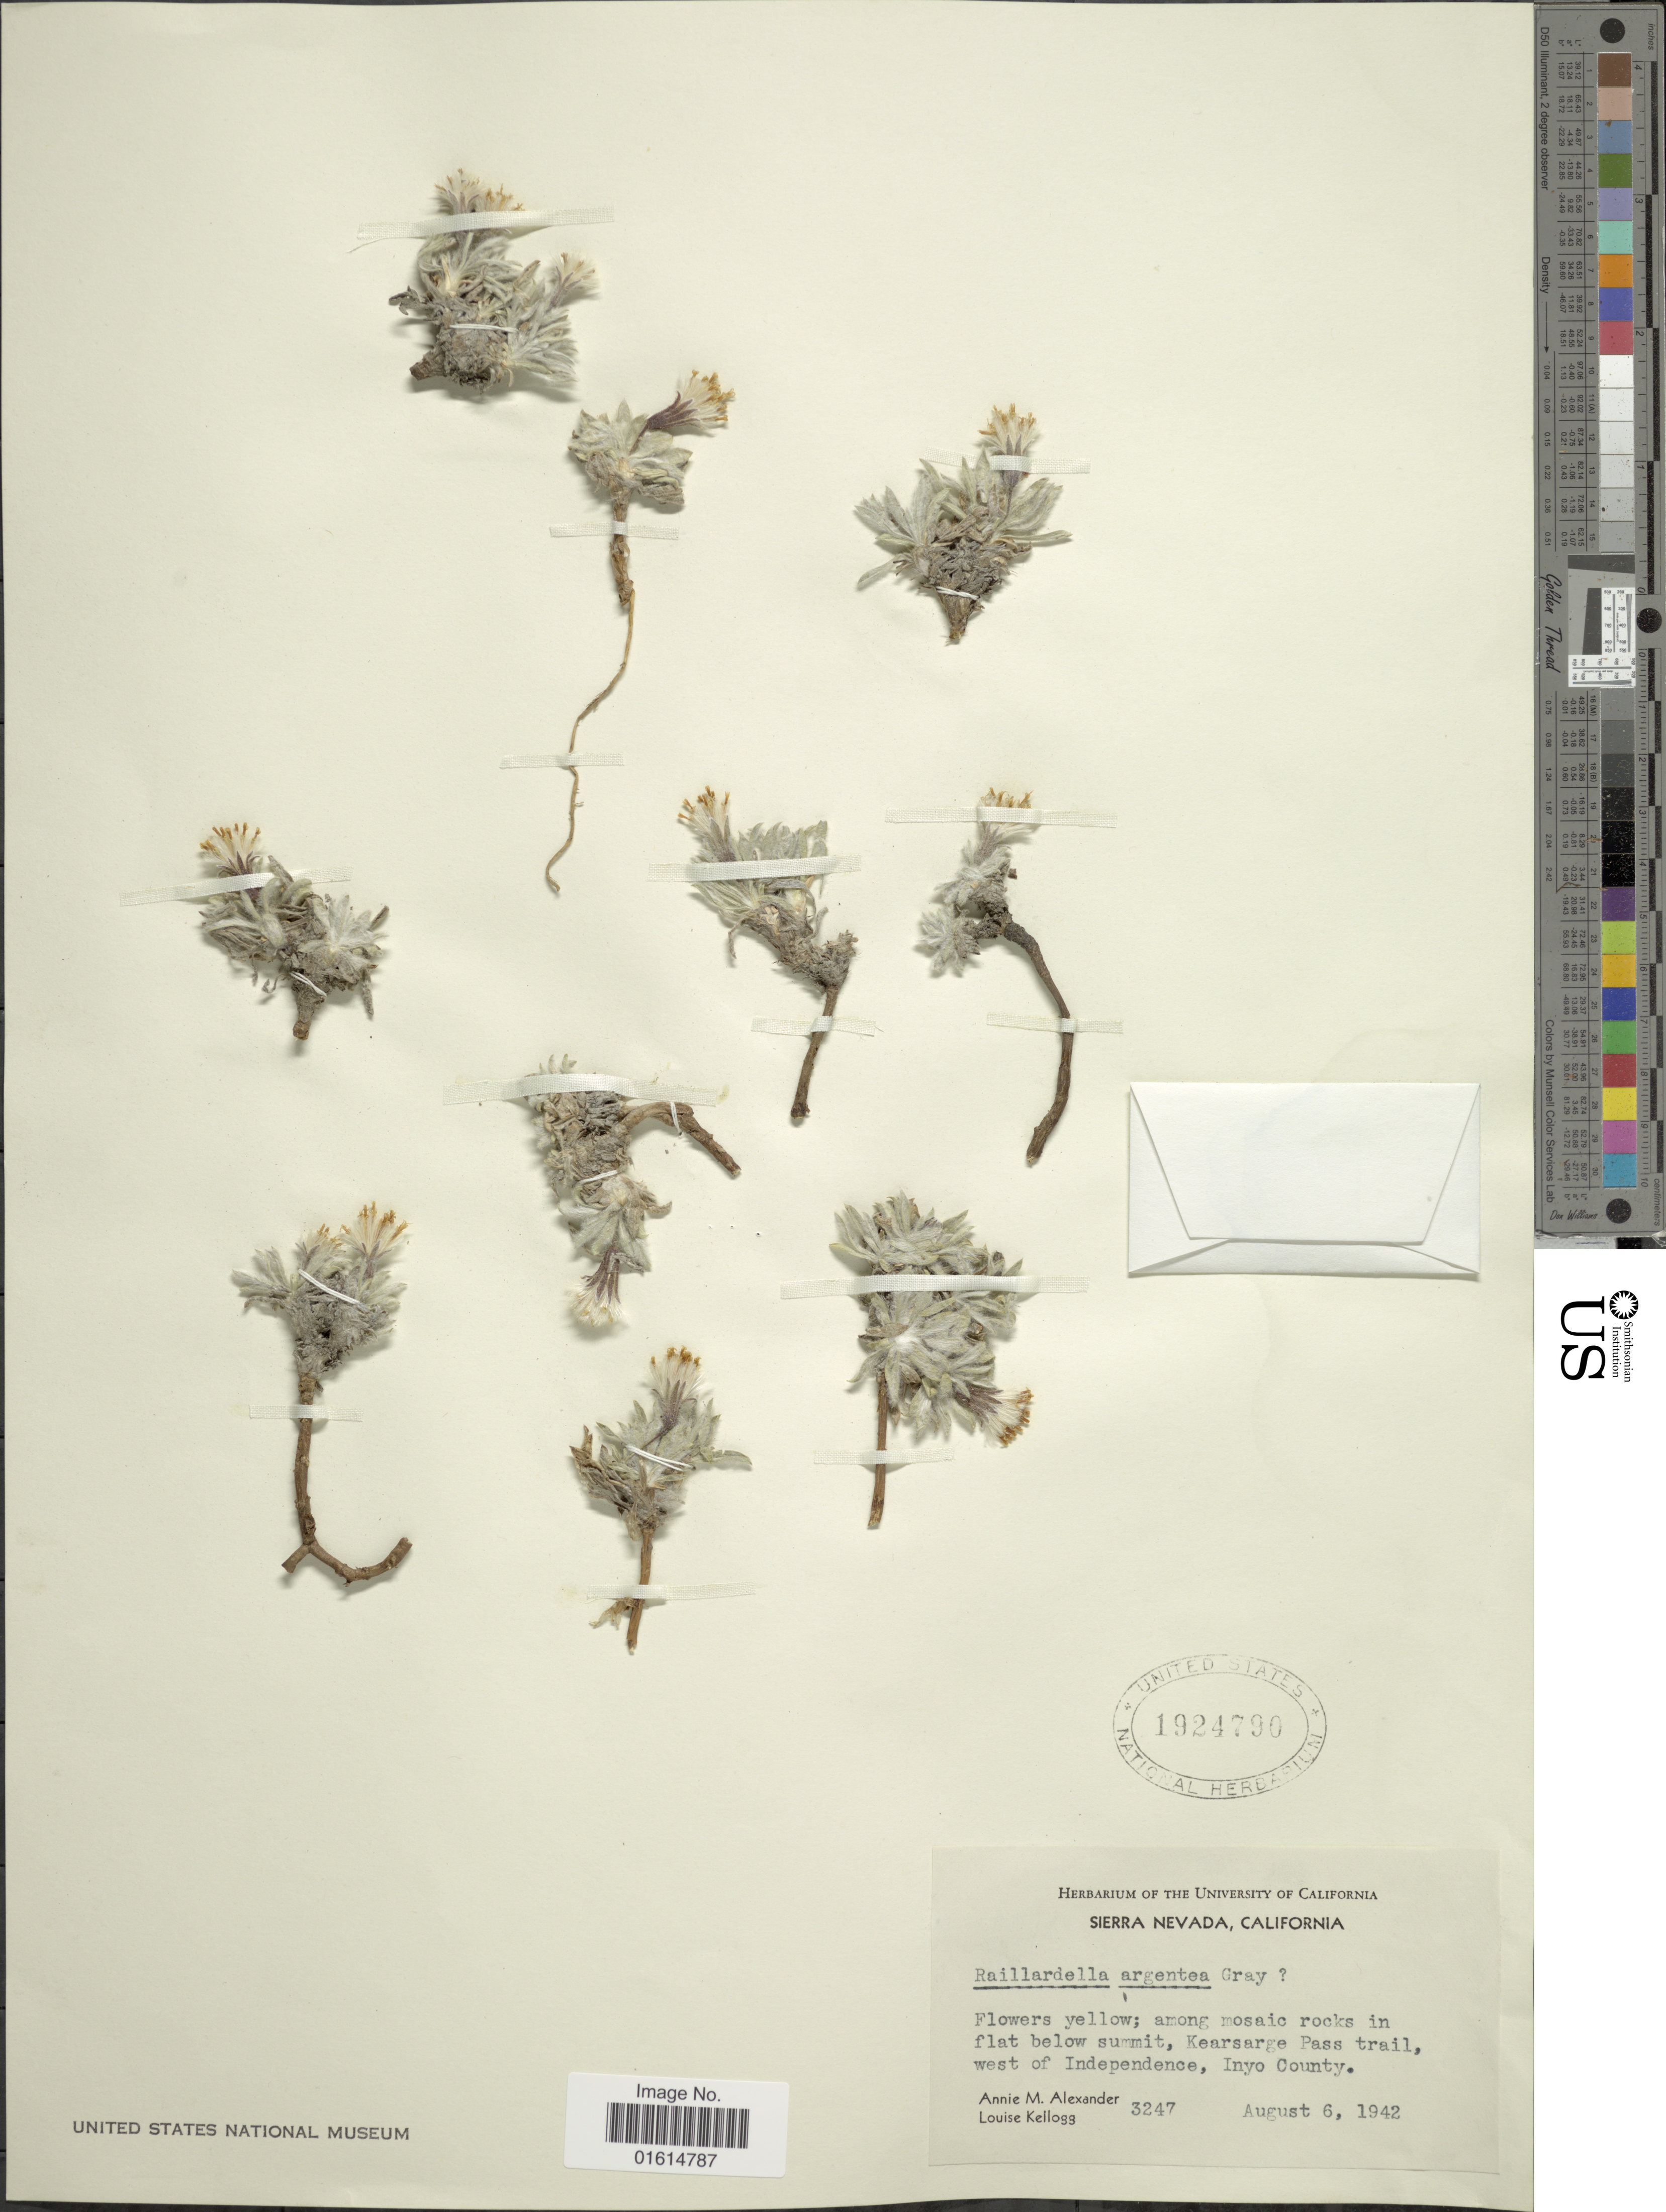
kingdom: Plantae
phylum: Tracheophyta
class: Magnoliopsida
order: Asterales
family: Asteraceae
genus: Raillardella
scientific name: Raillardella argentea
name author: A. Gray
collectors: A. M. Alexander & L. Kellogg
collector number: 3247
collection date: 1942-08-06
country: United States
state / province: California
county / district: Inyo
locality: Sierra Nevada, Kearsarge Pass trail, west of Independence, Inyo County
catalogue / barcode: US 1924790